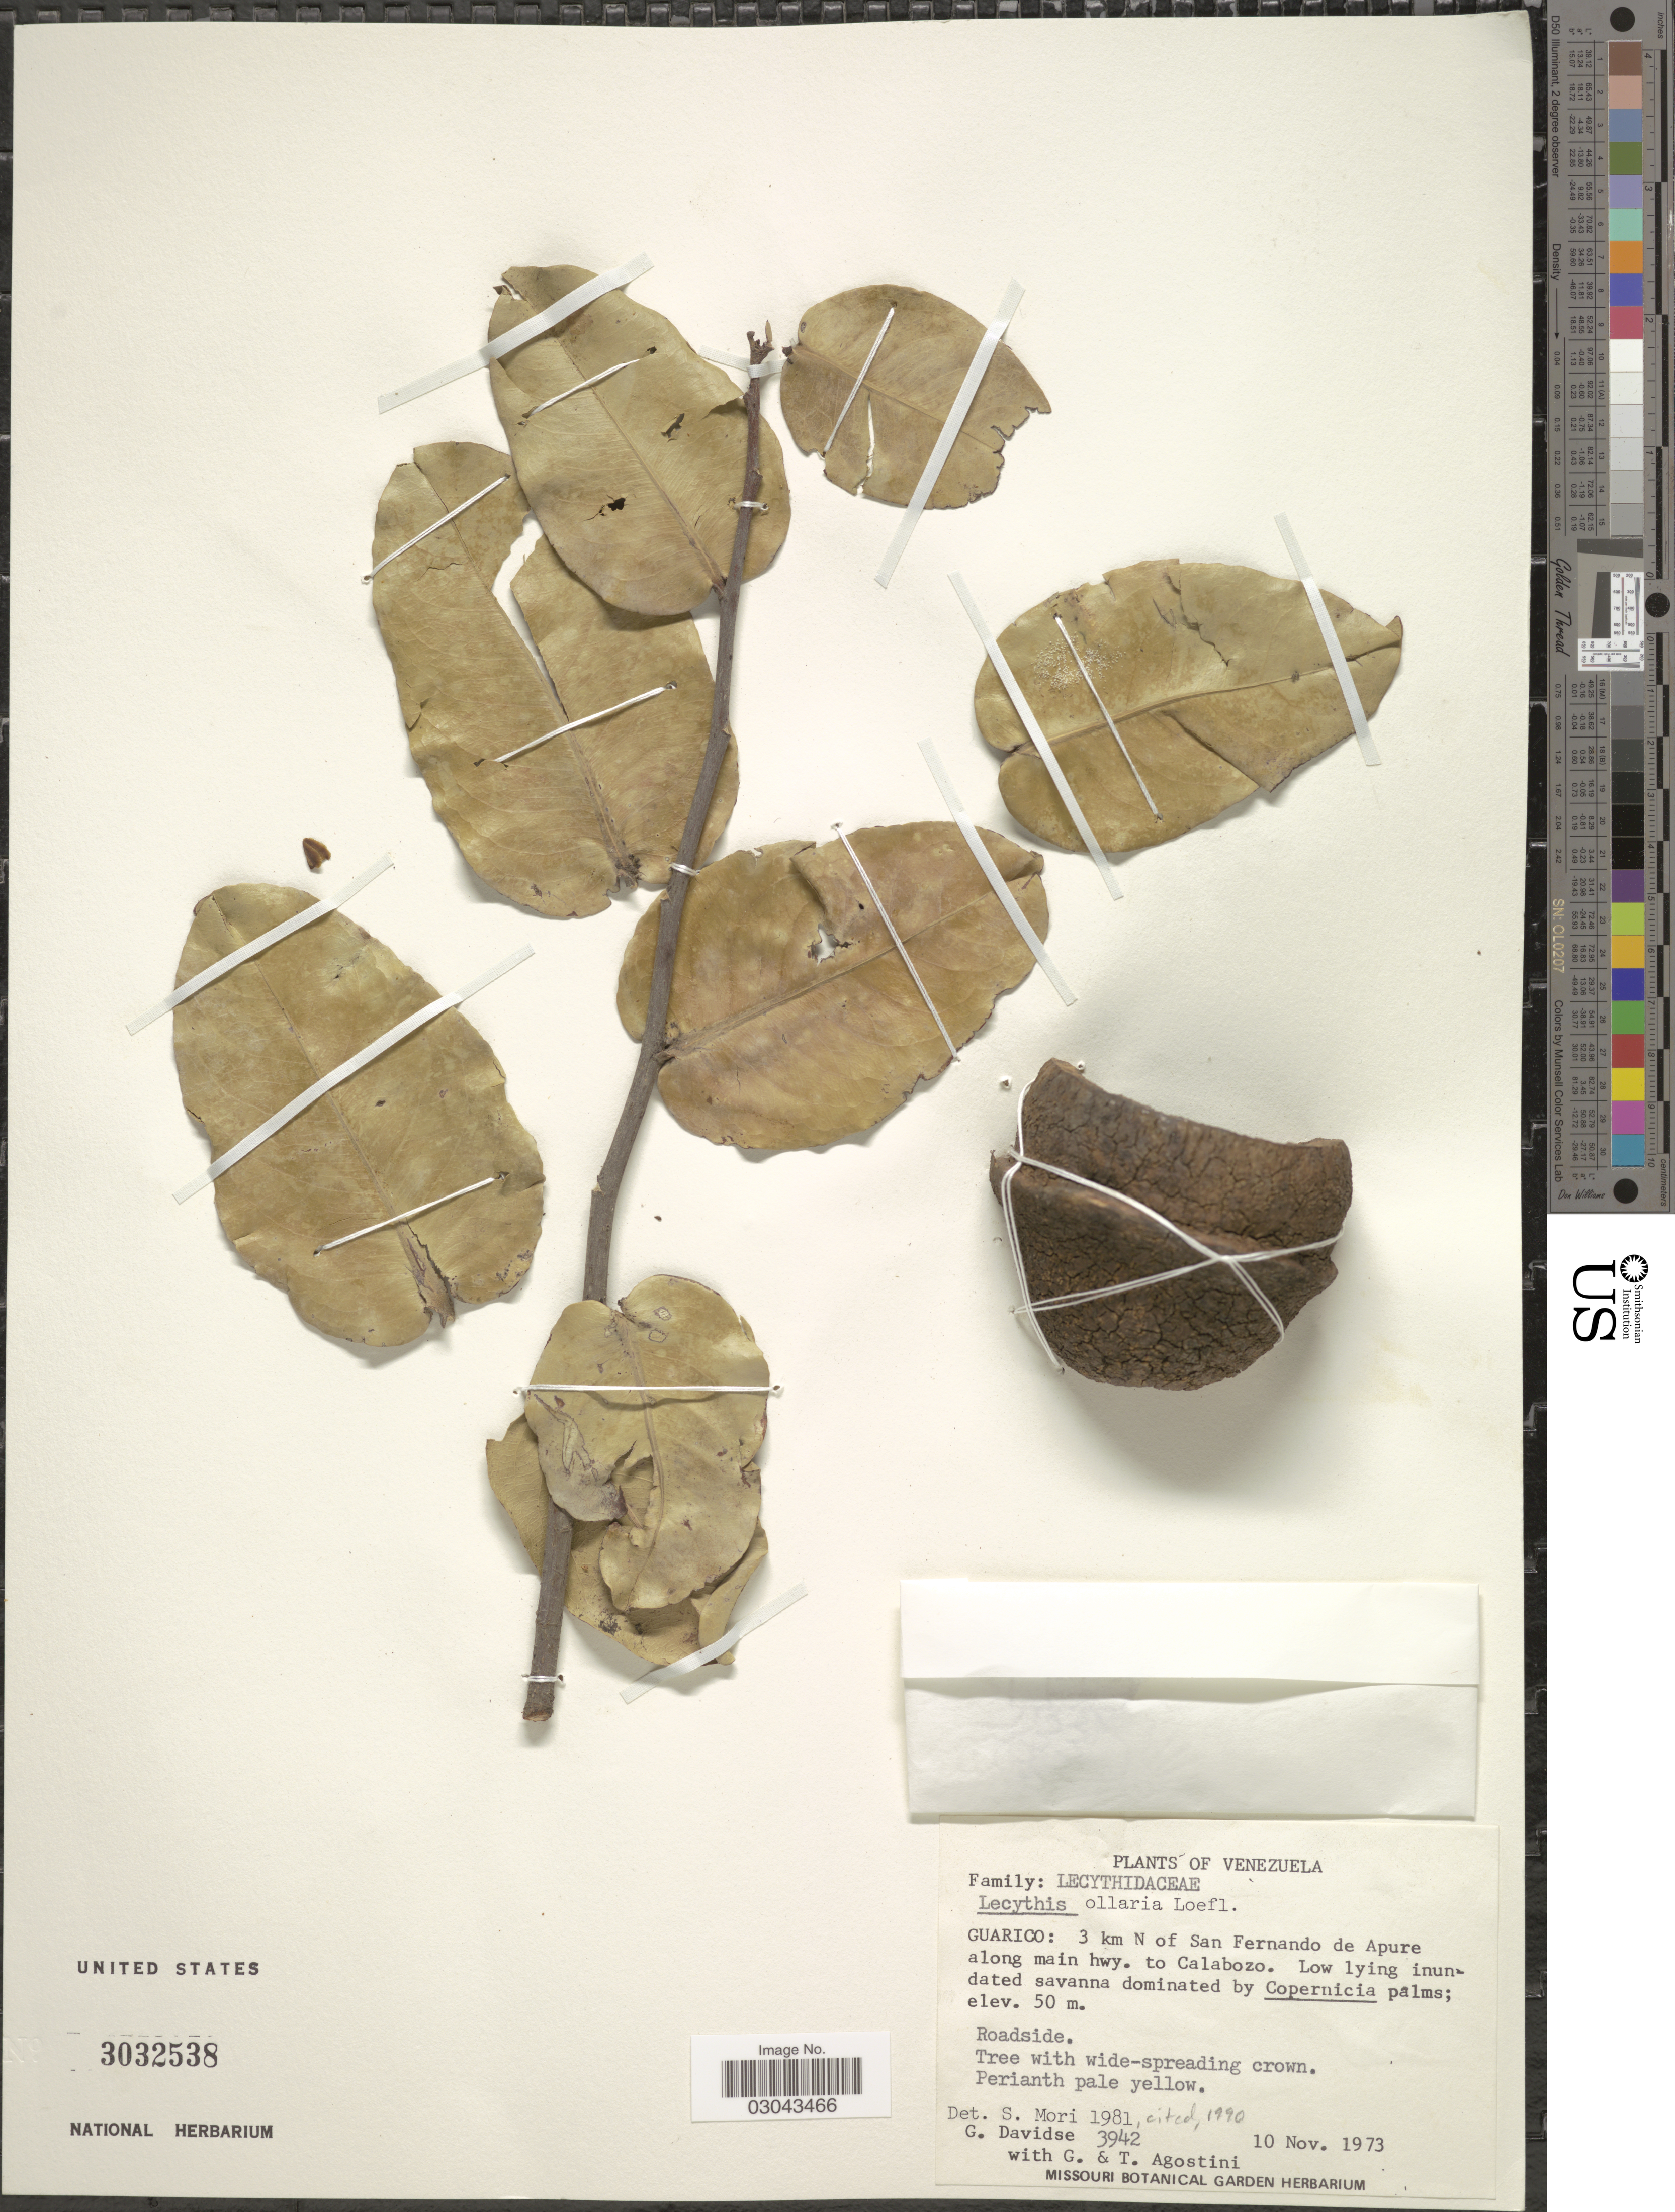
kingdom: Plantae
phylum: Tracheophyta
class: Magnoliopsida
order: Ericales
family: Lecythidaceae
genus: Lecythis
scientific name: Lecythis ollaria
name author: L.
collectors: G. Davidse, G. Agostini & T. Agostini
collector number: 3942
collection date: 1973-11-10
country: Venezuela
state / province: Guárico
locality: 3 km N of San Fernando de Apure along main hwy. to Calabozo.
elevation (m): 50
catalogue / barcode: US 3032538